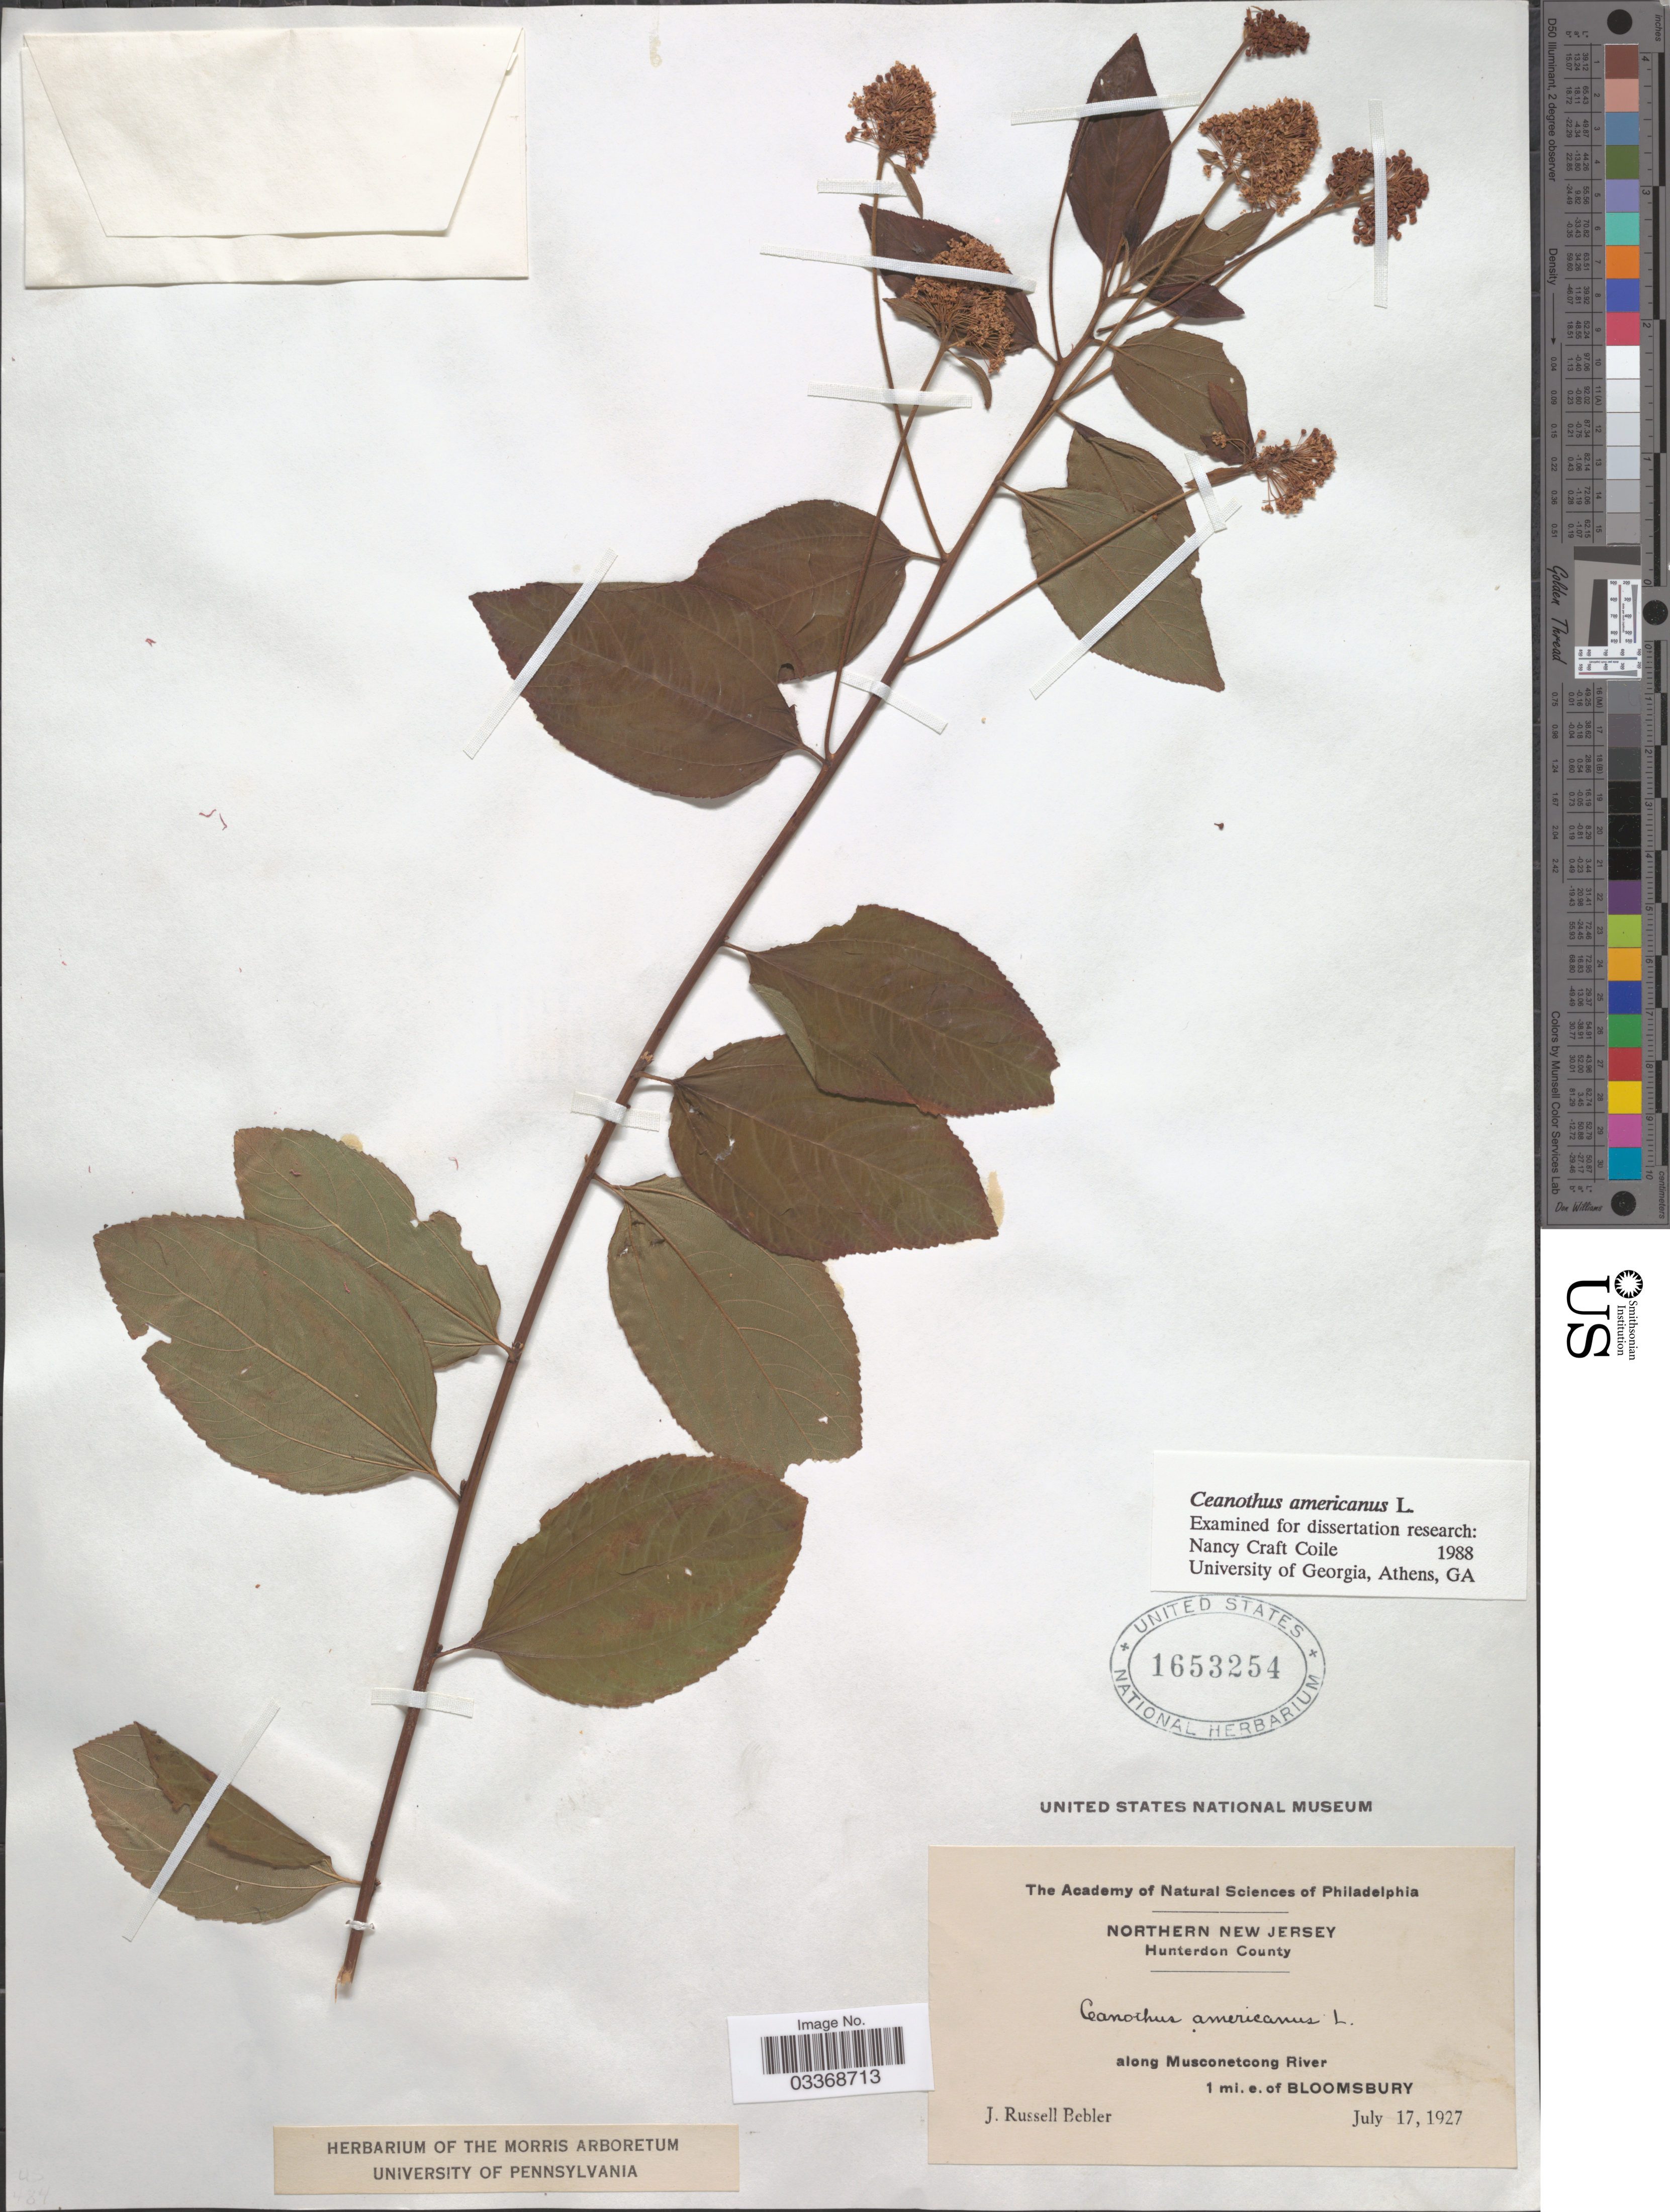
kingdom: Plantae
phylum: Tracheophyta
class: Magnoliopsida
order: Rosales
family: Rhamnaceae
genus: Ceanothus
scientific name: Ceanothus americanus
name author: L.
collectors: J. Bebler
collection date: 1927-07-17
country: United States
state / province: New Jersey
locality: Northern New Jersey. Hunterdon County. Along Musconetcong River, 1 mi. e. of Bloomsbury.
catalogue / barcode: US 1653254